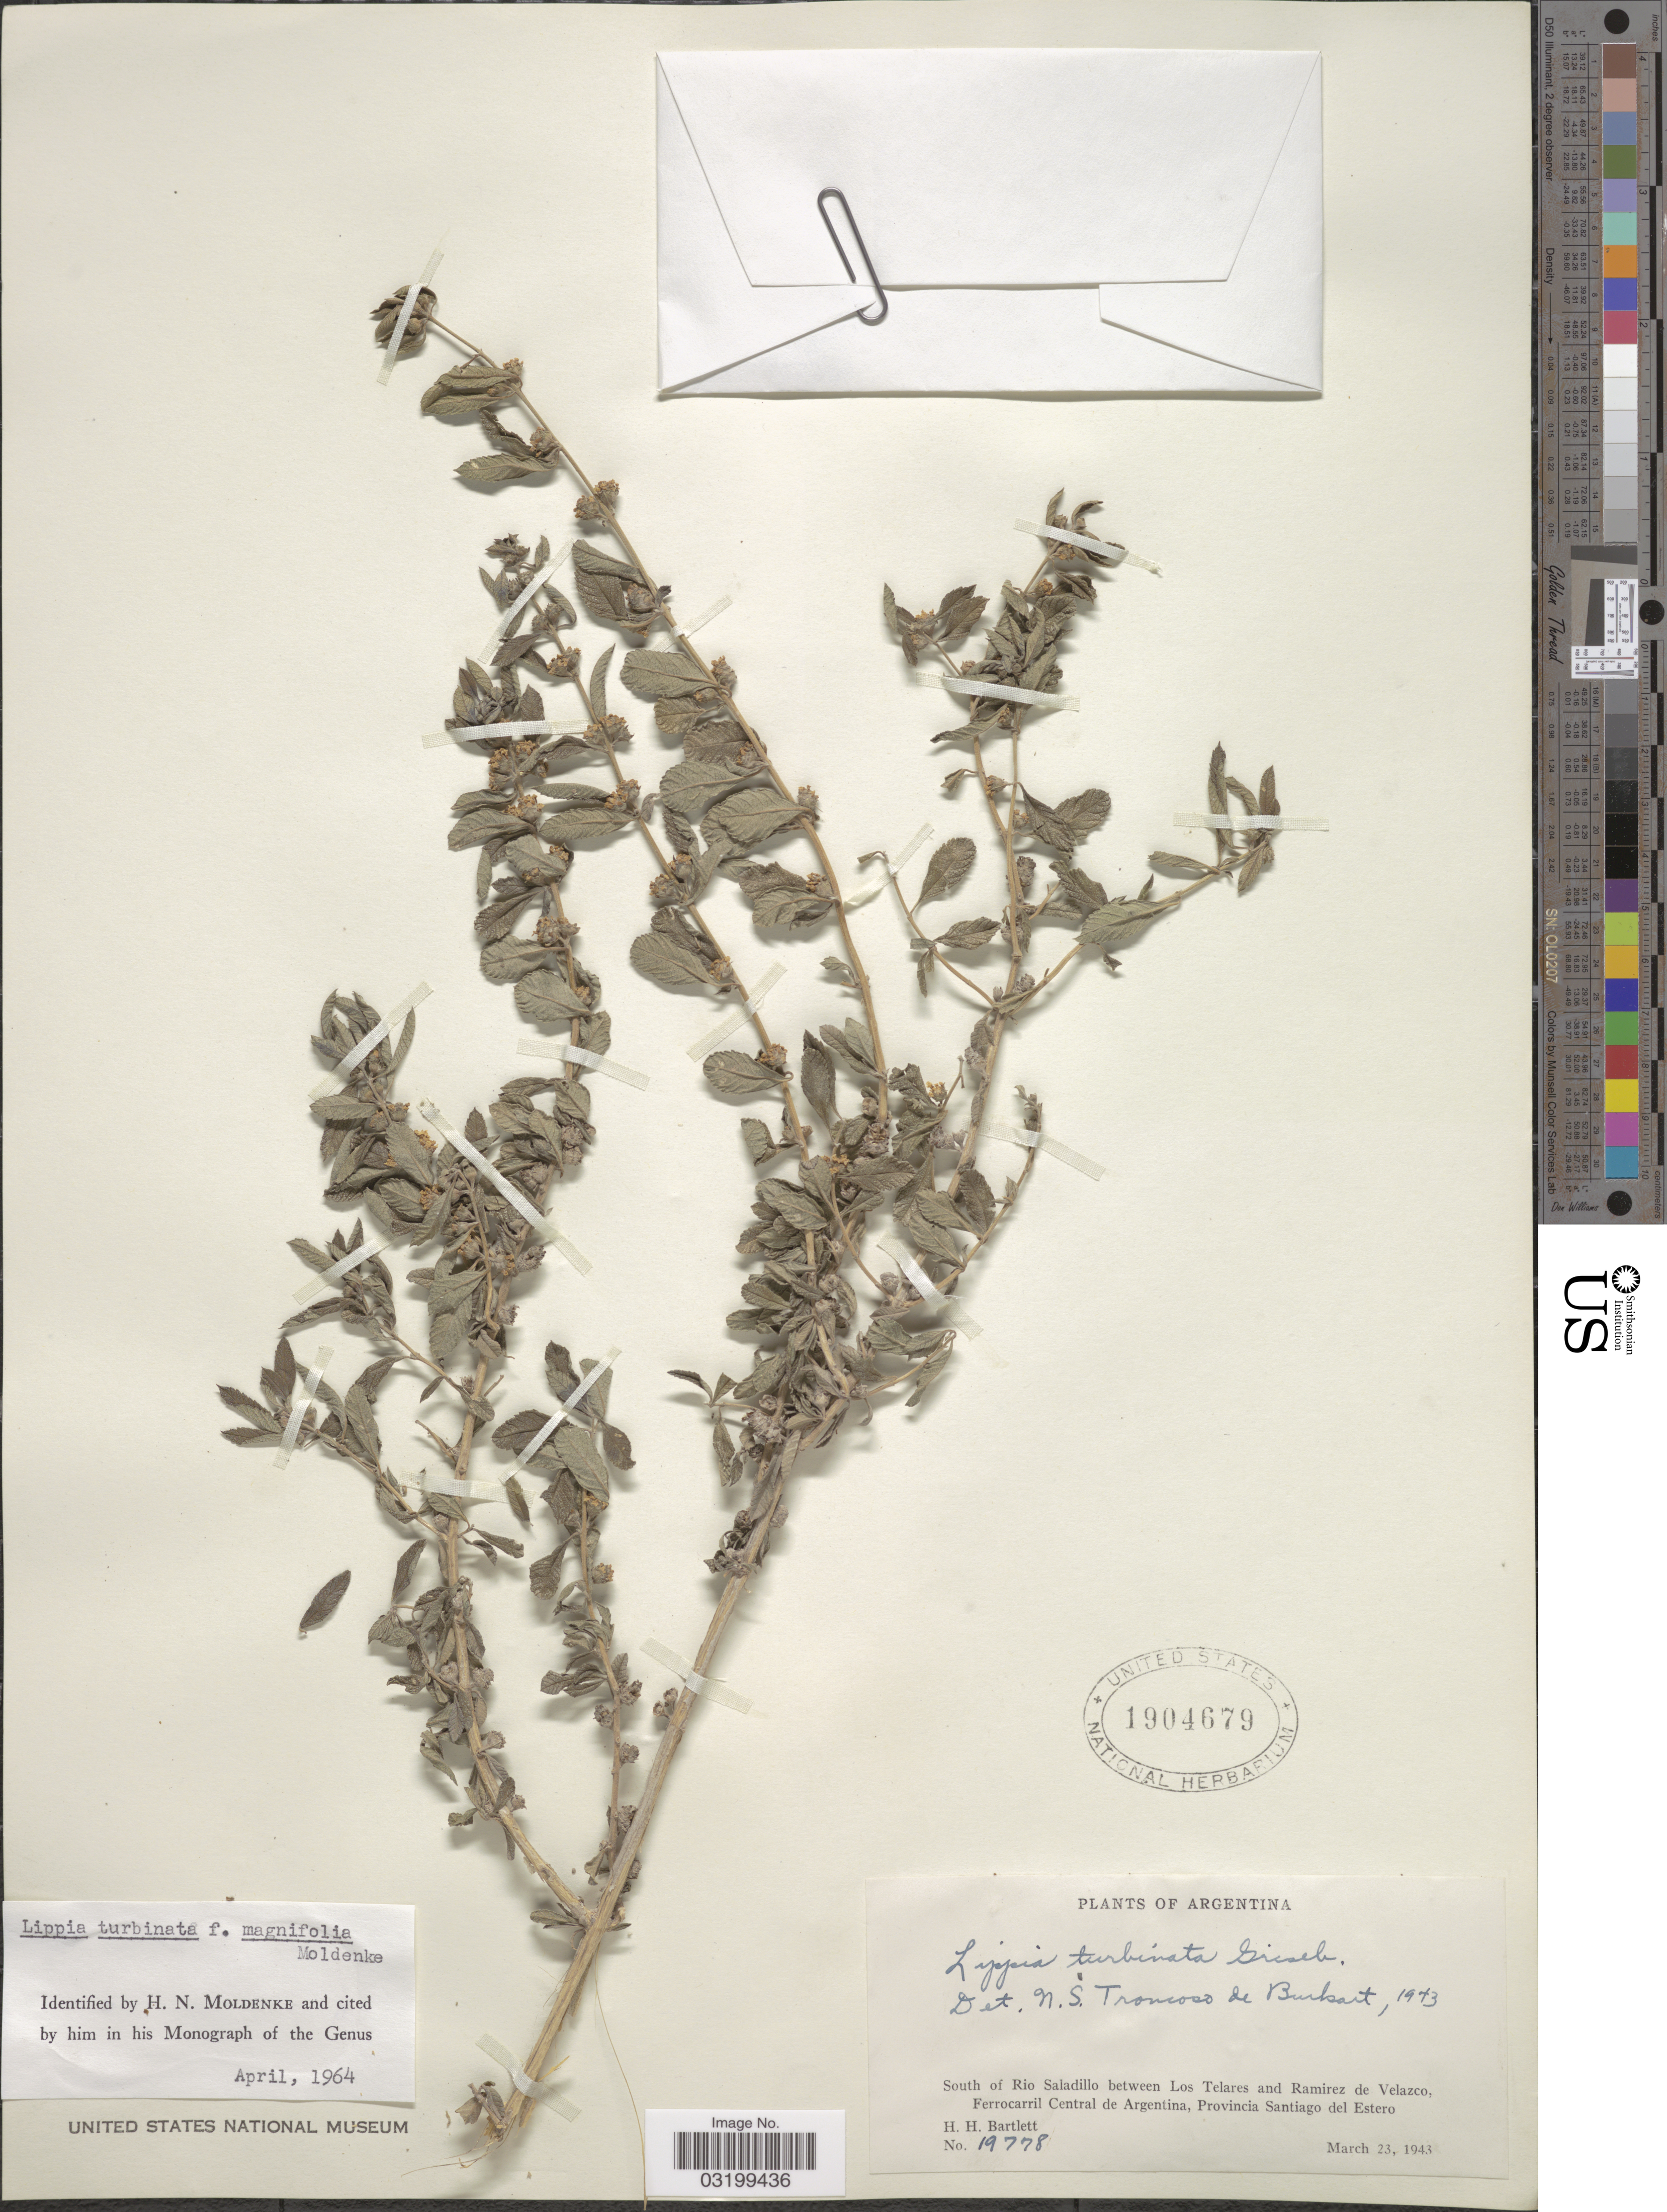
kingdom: Plantae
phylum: Tracheophyta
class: Magnoliopsida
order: Lamiales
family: Verbenaceae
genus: Lippia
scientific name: Lippia turbinata f. magnifolia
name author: Moldenke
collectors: H. H. Bartlett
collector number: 19778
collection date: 1943-03-23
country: Argentina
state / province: Santiago del Estero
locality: South of Rio Saladillo between Los Telares and Ramirez de Velazco, Ferrocarril Central de Argentina.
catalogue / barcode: US 1904679